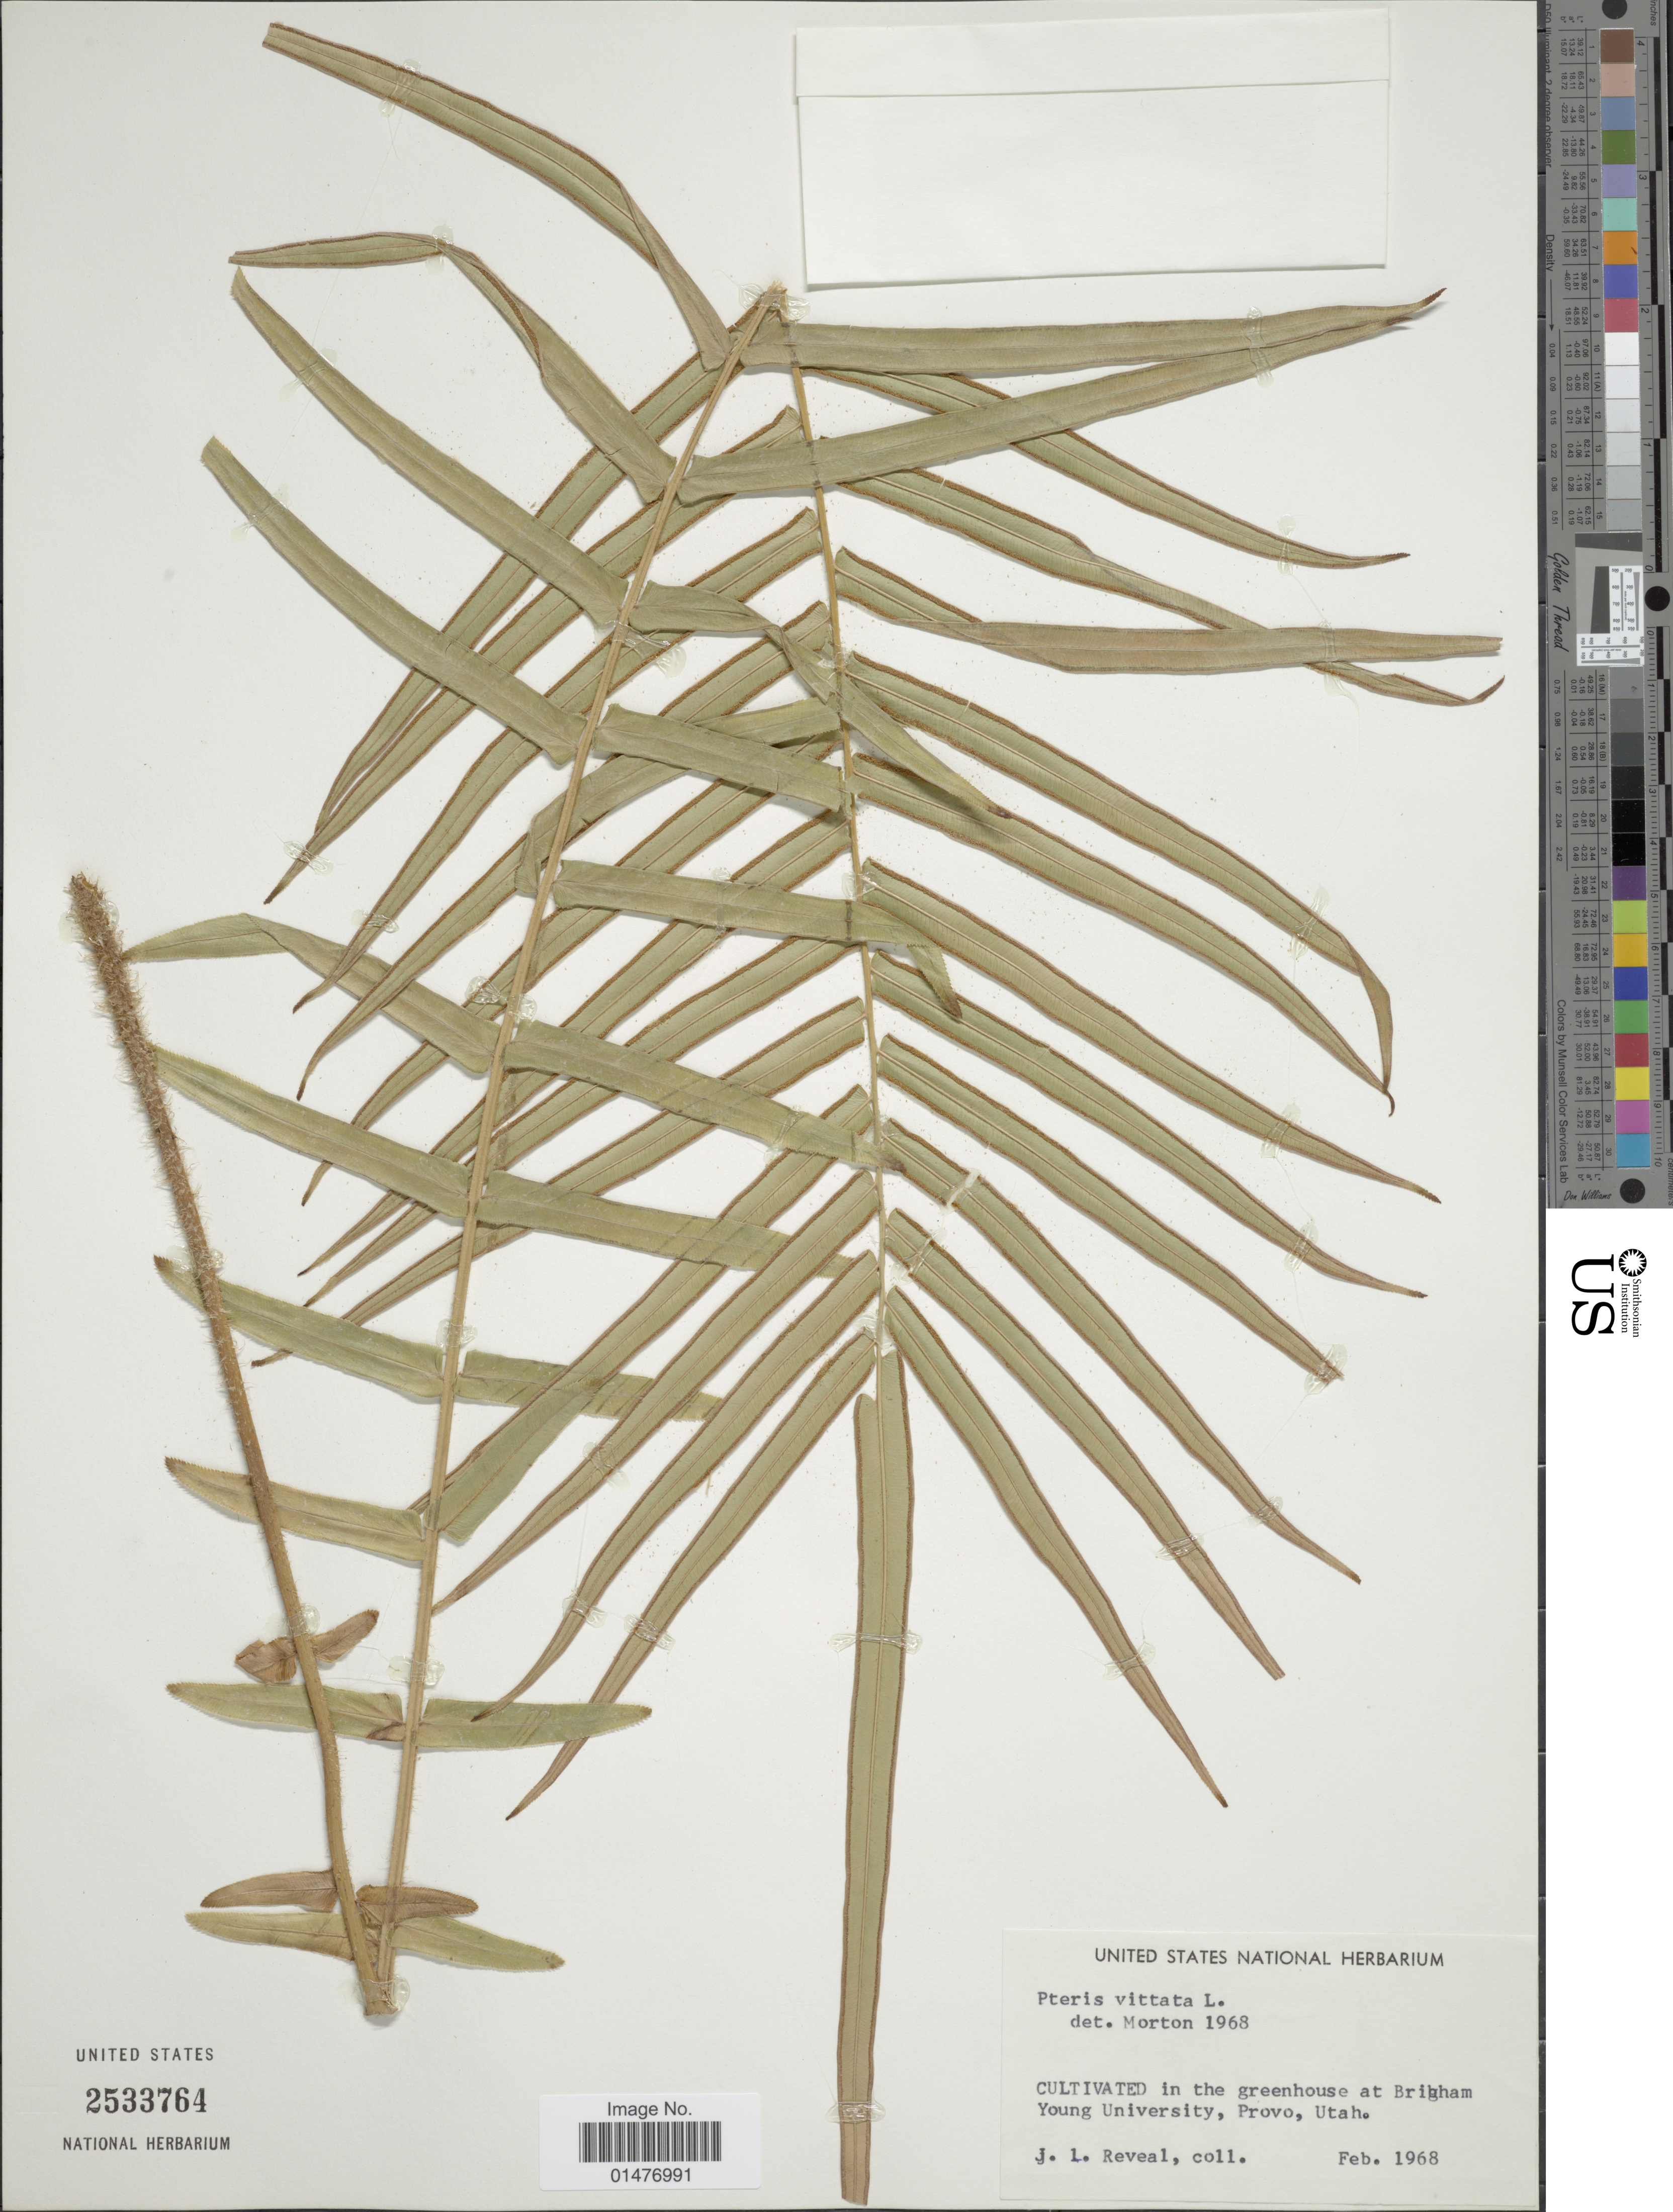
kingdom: Plantae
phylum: Tracheophyta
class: Polypodiopsida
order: Polypodiales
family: Pteridaceae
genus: Pteris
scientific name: Pteris vittata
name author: L.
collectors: J. L. Reveal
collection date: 1968-02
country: United States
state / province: Utah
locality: In the greenhouse at Brigham Young University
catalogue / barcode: US 2533764